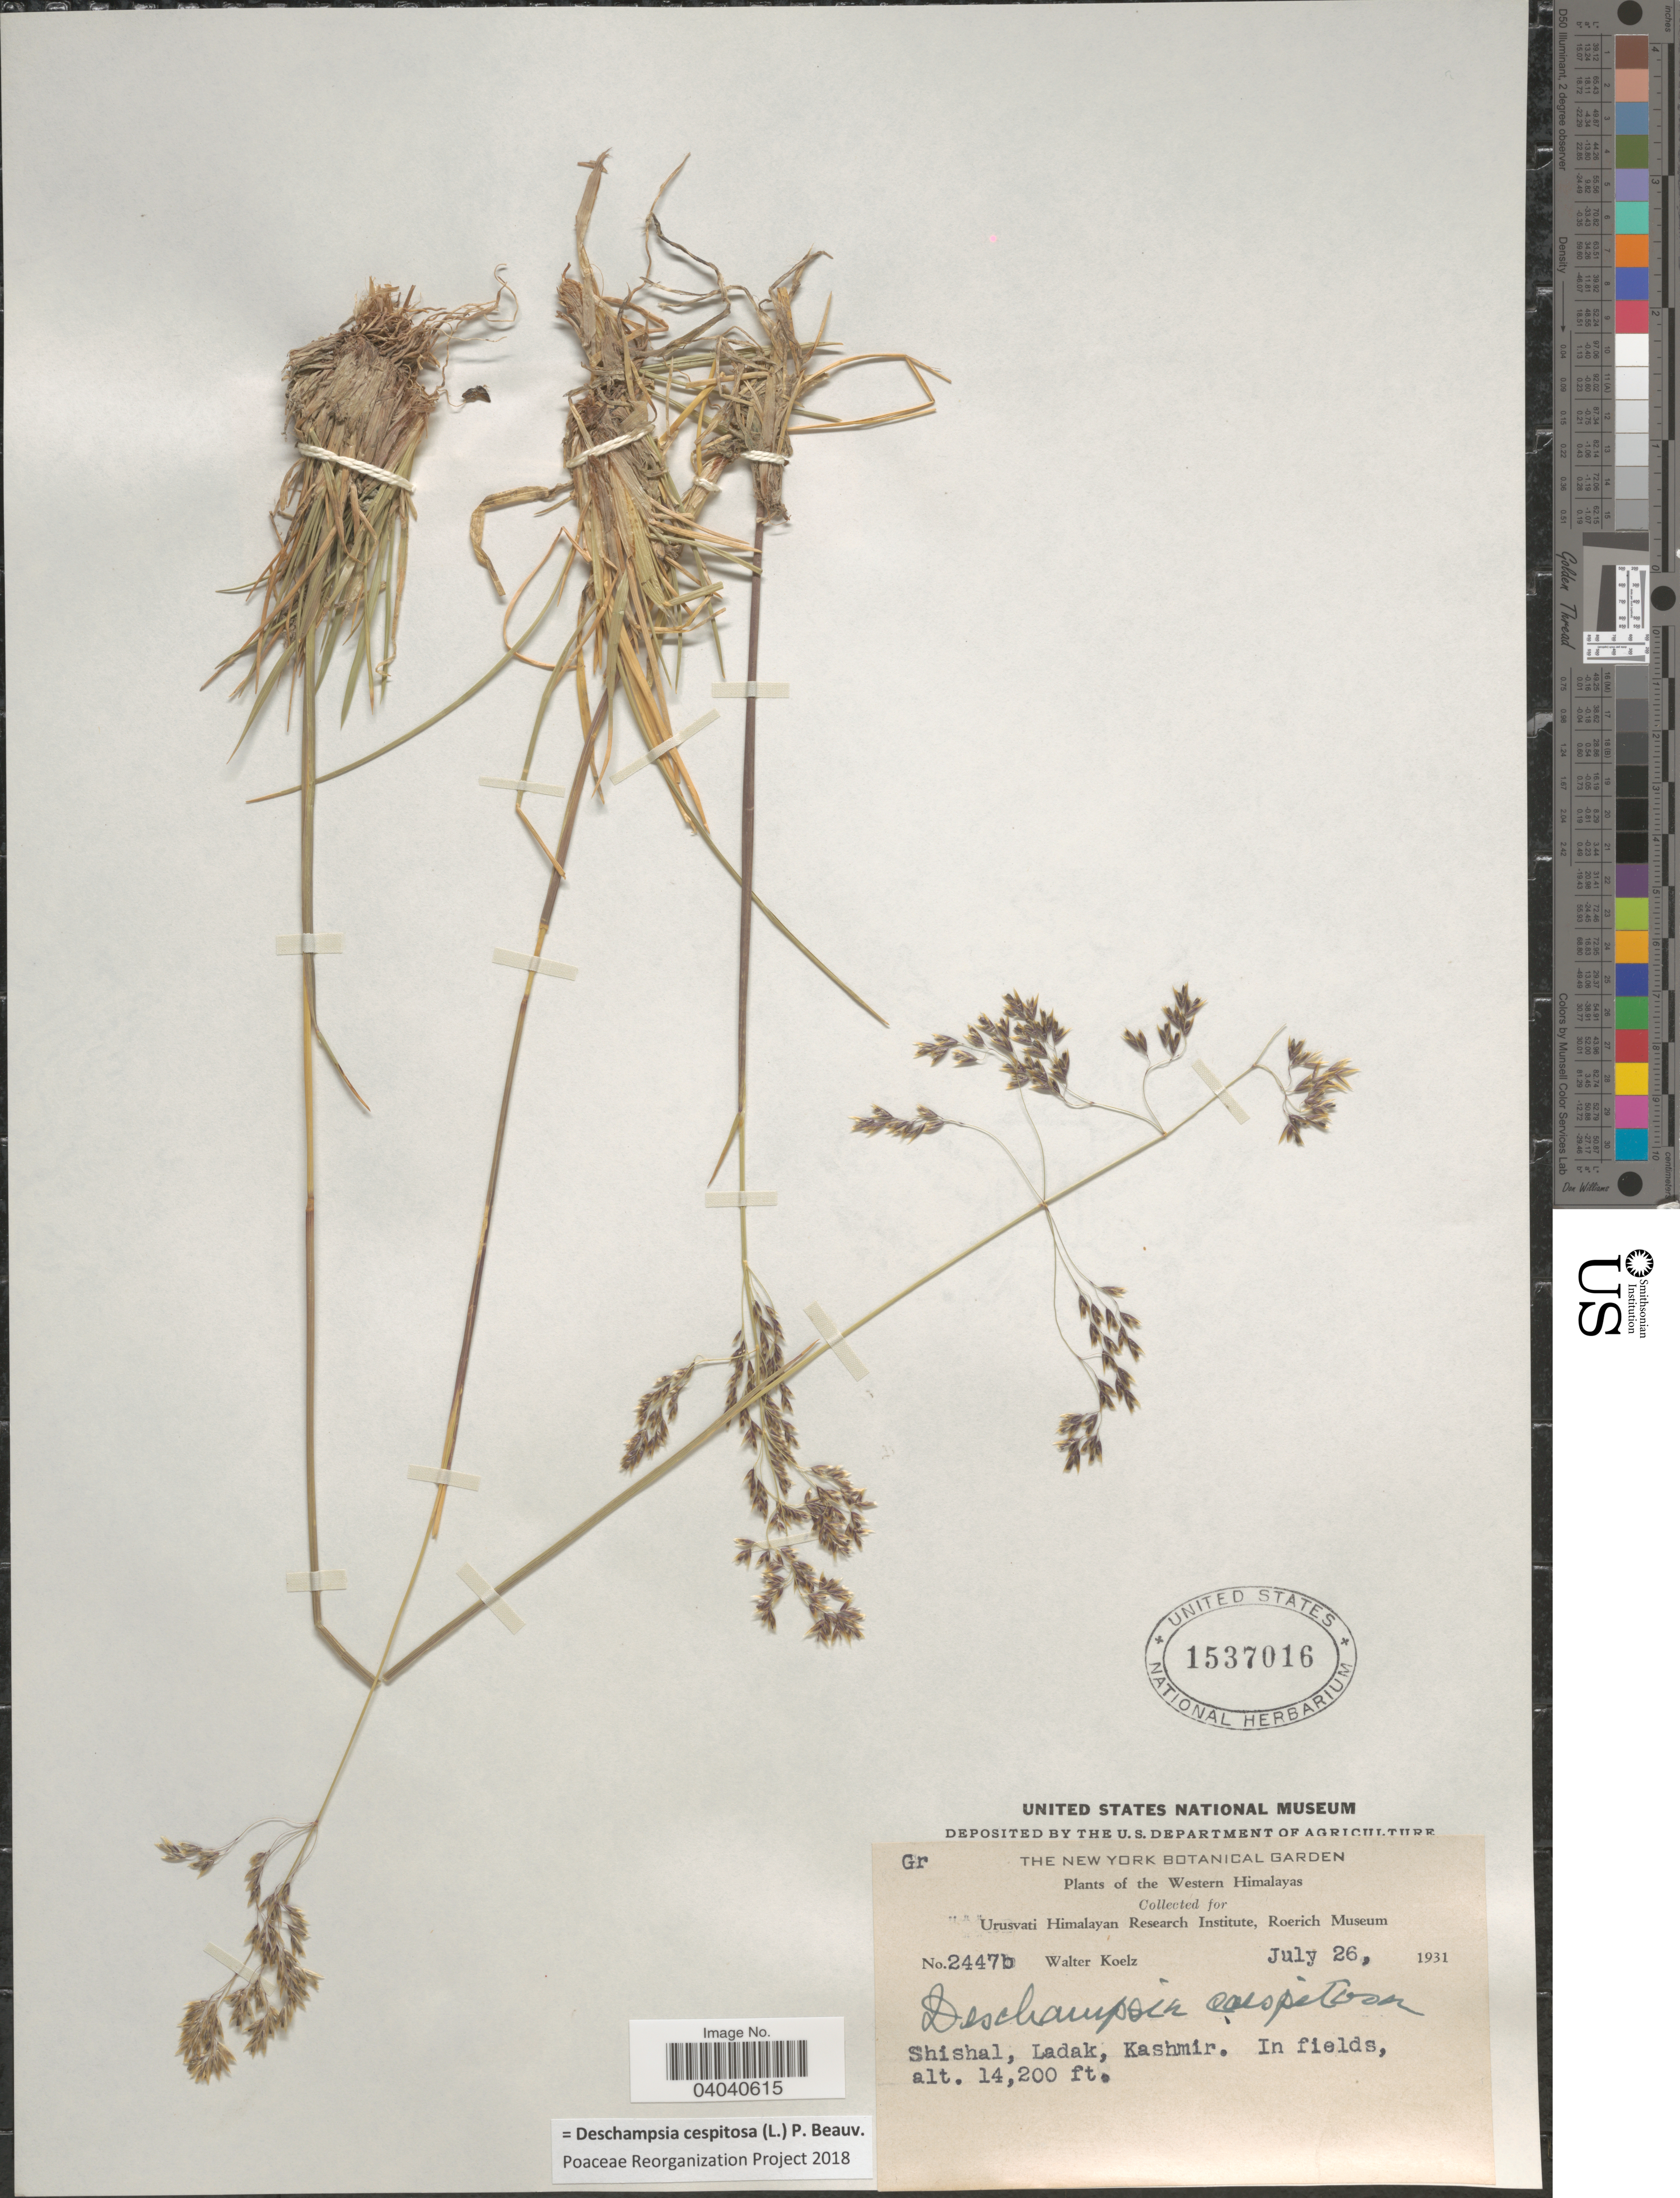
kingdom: Plantae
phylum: Tracheophyta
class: Liliopsida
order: Poales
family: Poaceae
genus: Deschampsia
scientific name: Deschampsia cespitosa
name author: (L.) P. Beauv.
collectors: W. N. Koelz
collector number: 2447b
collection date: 1931-07-26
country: India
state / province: Ladakh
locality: The Western Himalayas. Shishal, Ladak, Kashmir.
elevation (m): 4328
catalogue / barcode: US 1537016